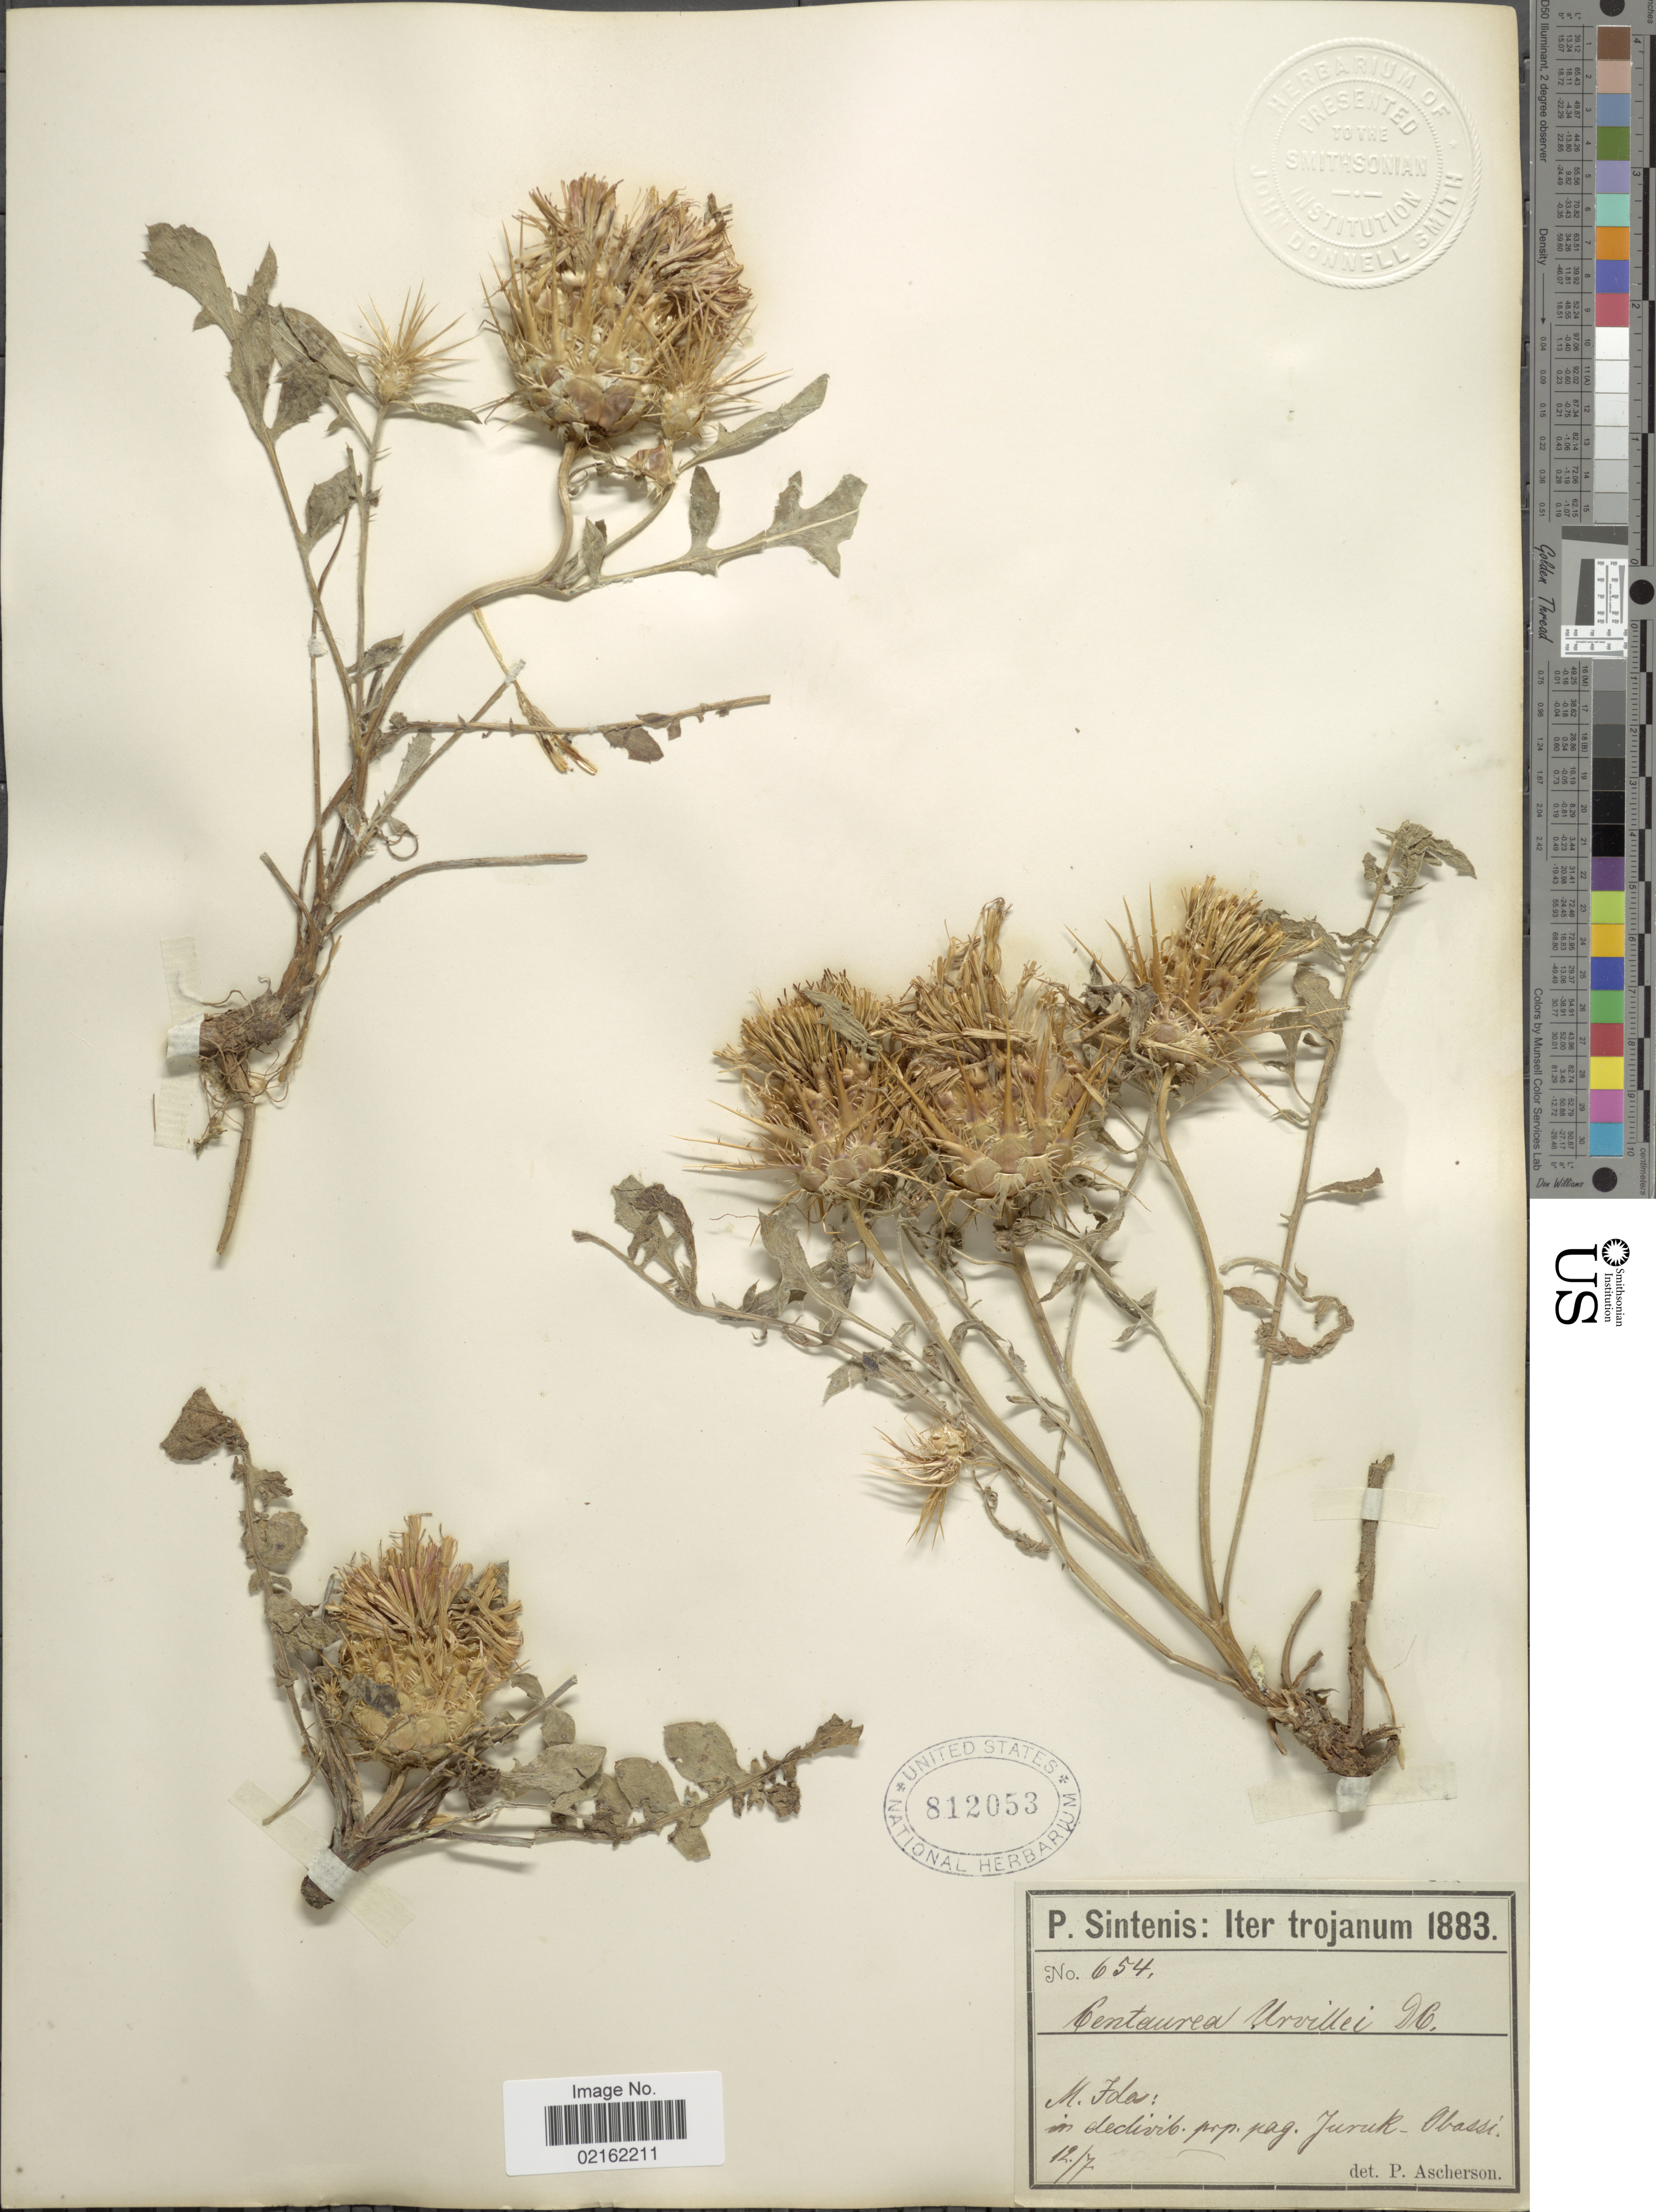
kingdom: Plantae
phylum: Tracheophyta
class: Magnoliopsida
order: Asterales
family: Asteraceae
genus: Centaurea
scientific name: Centaurea urvillei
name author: DC.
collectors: P. Sintenis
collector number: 654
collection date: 1883-07-12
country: Turkey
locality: Trojanum, M. Fda, prope pag. Juruk-Abassi [interpreted]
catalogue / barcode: US 812053